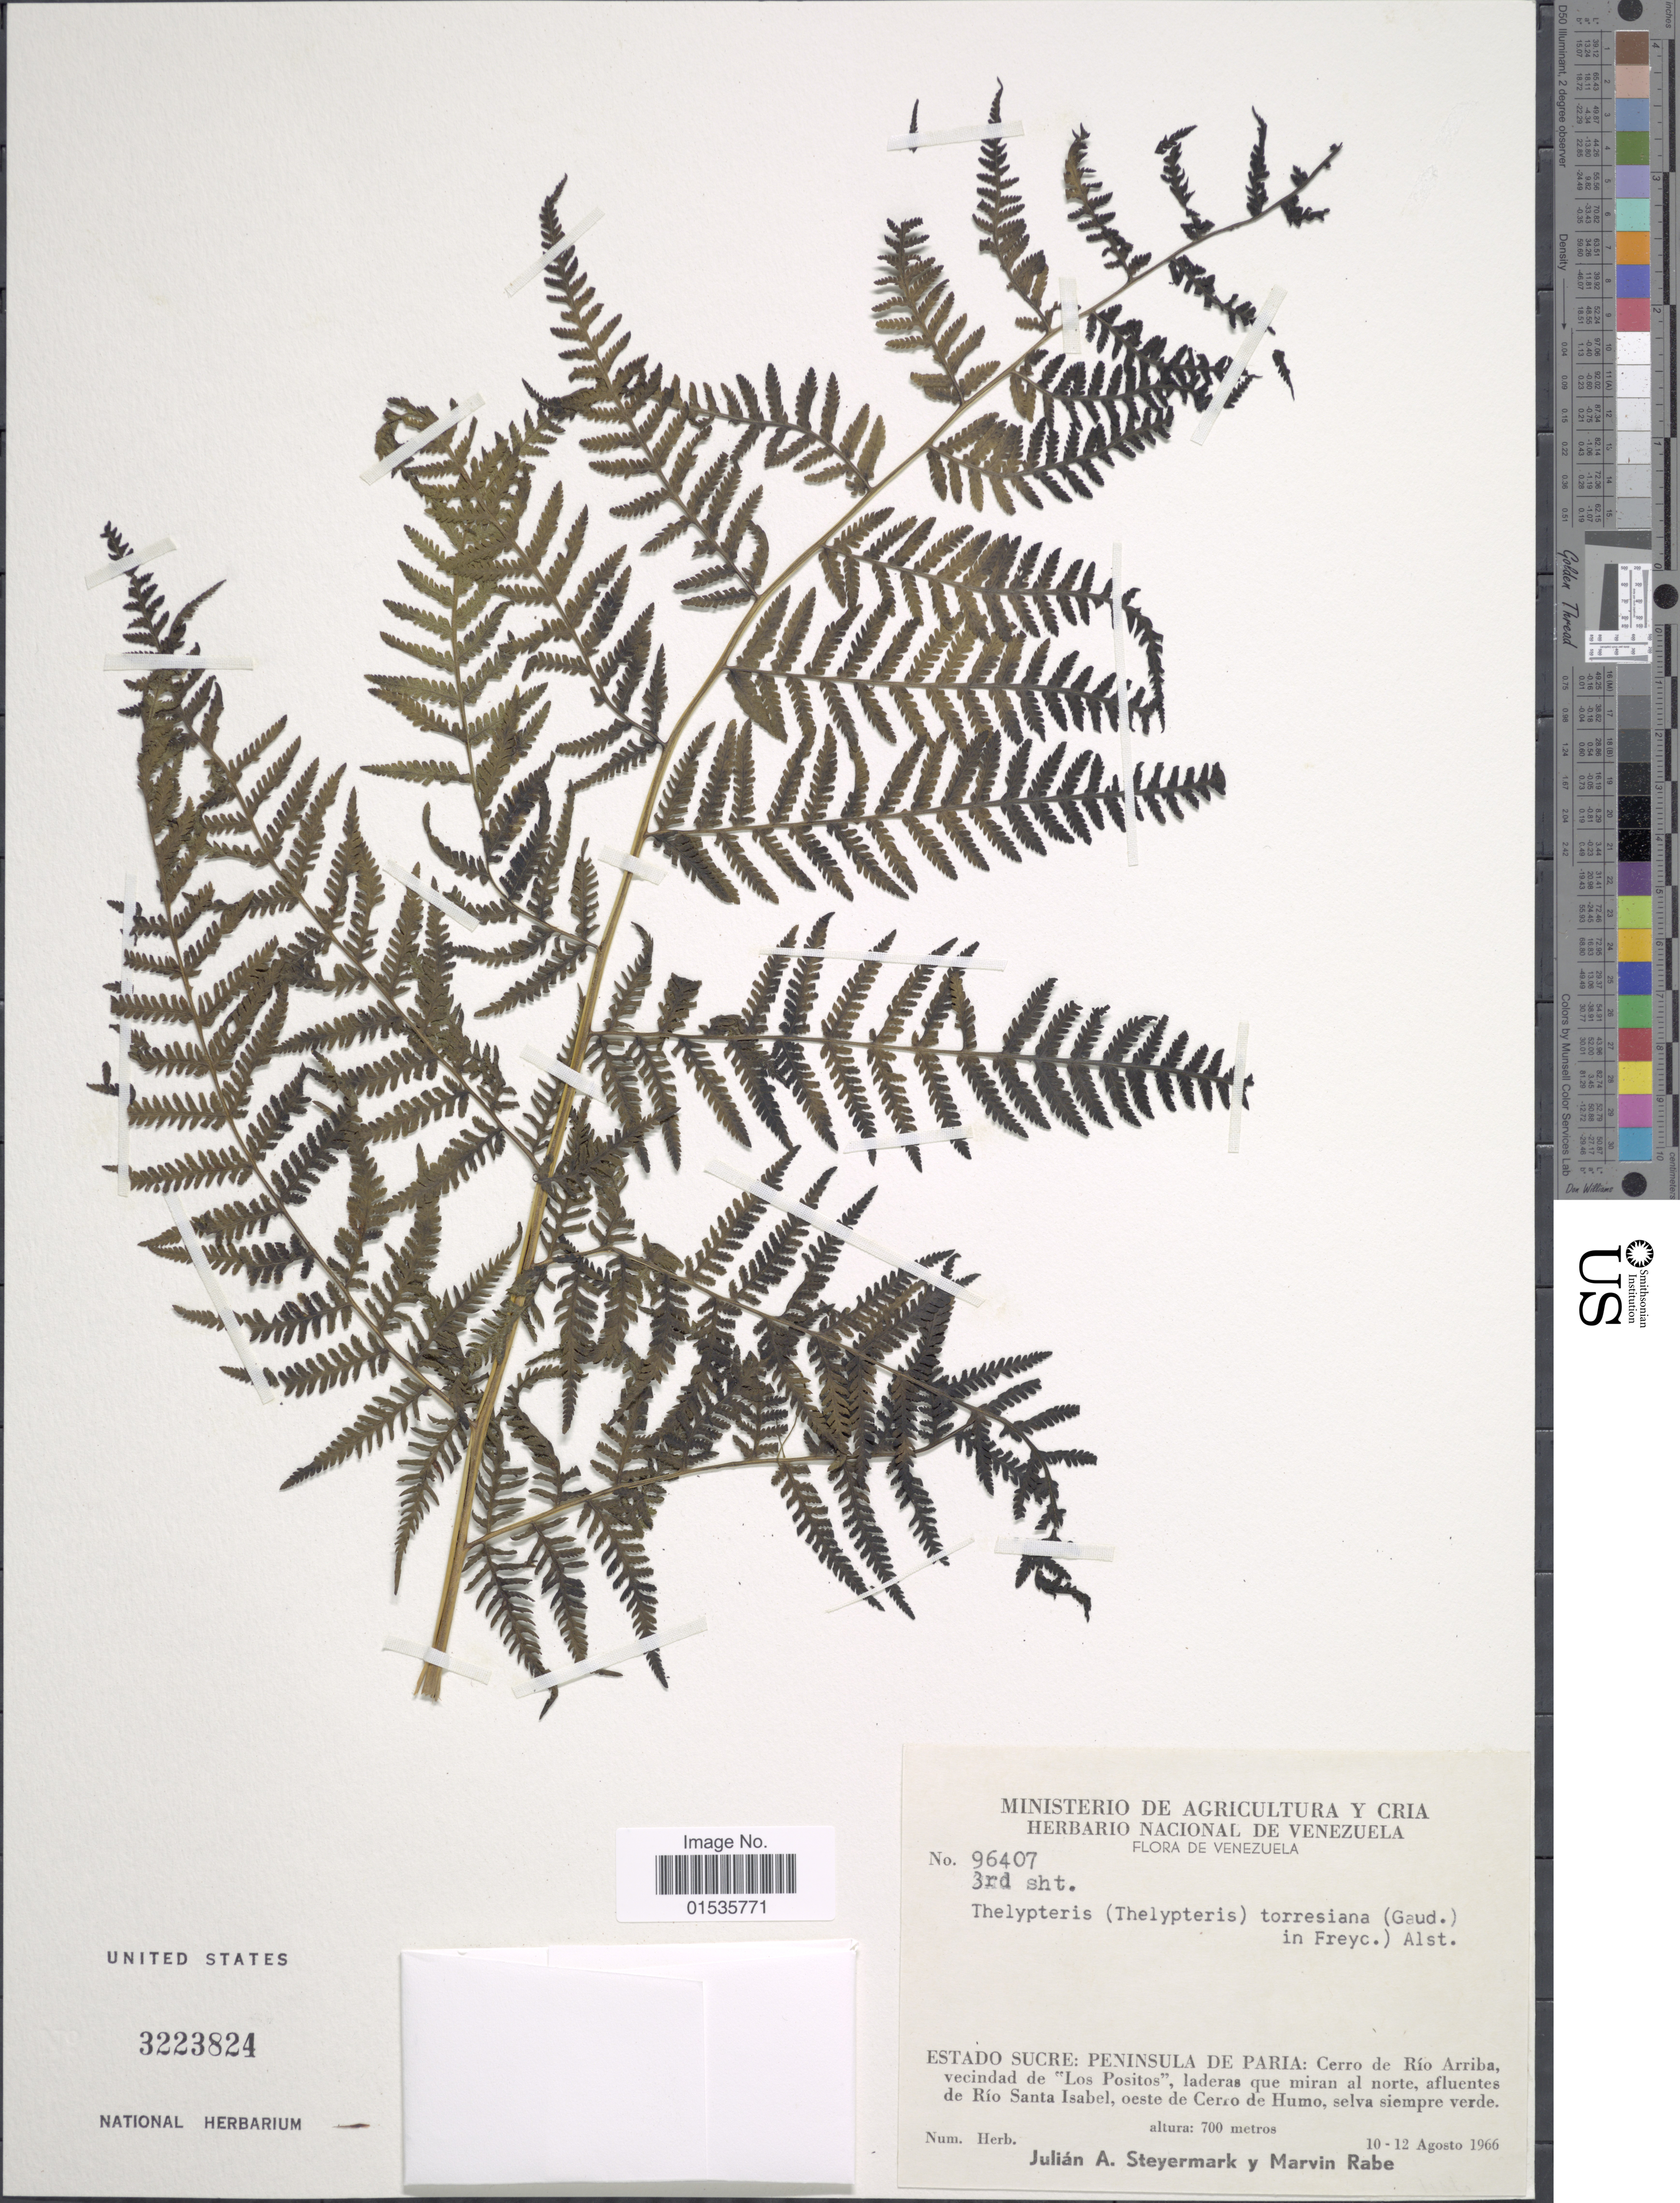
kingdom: Plantae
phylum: Tracheophyta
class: Polypodiopsida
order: Polypodiales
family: Thelypteridaceae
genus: Macrothelypteris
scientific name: Macrothelypteris torresiana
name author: (Gaudich.) Ching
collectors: J. Steyermark & M. Rabe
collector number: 96407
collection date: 1966-08-10/1966-08-12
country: Venezuela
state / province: Sucre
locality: Venezuela, Estado Sucre: Peninsula de Paria: Cerro de Rio Arriba vecindad de "Los Positos", laderas que miran al norte, afluente de Rio Santa Isabel, oeste de Cerro de Humo.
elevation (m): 700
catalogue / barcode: US 3223824